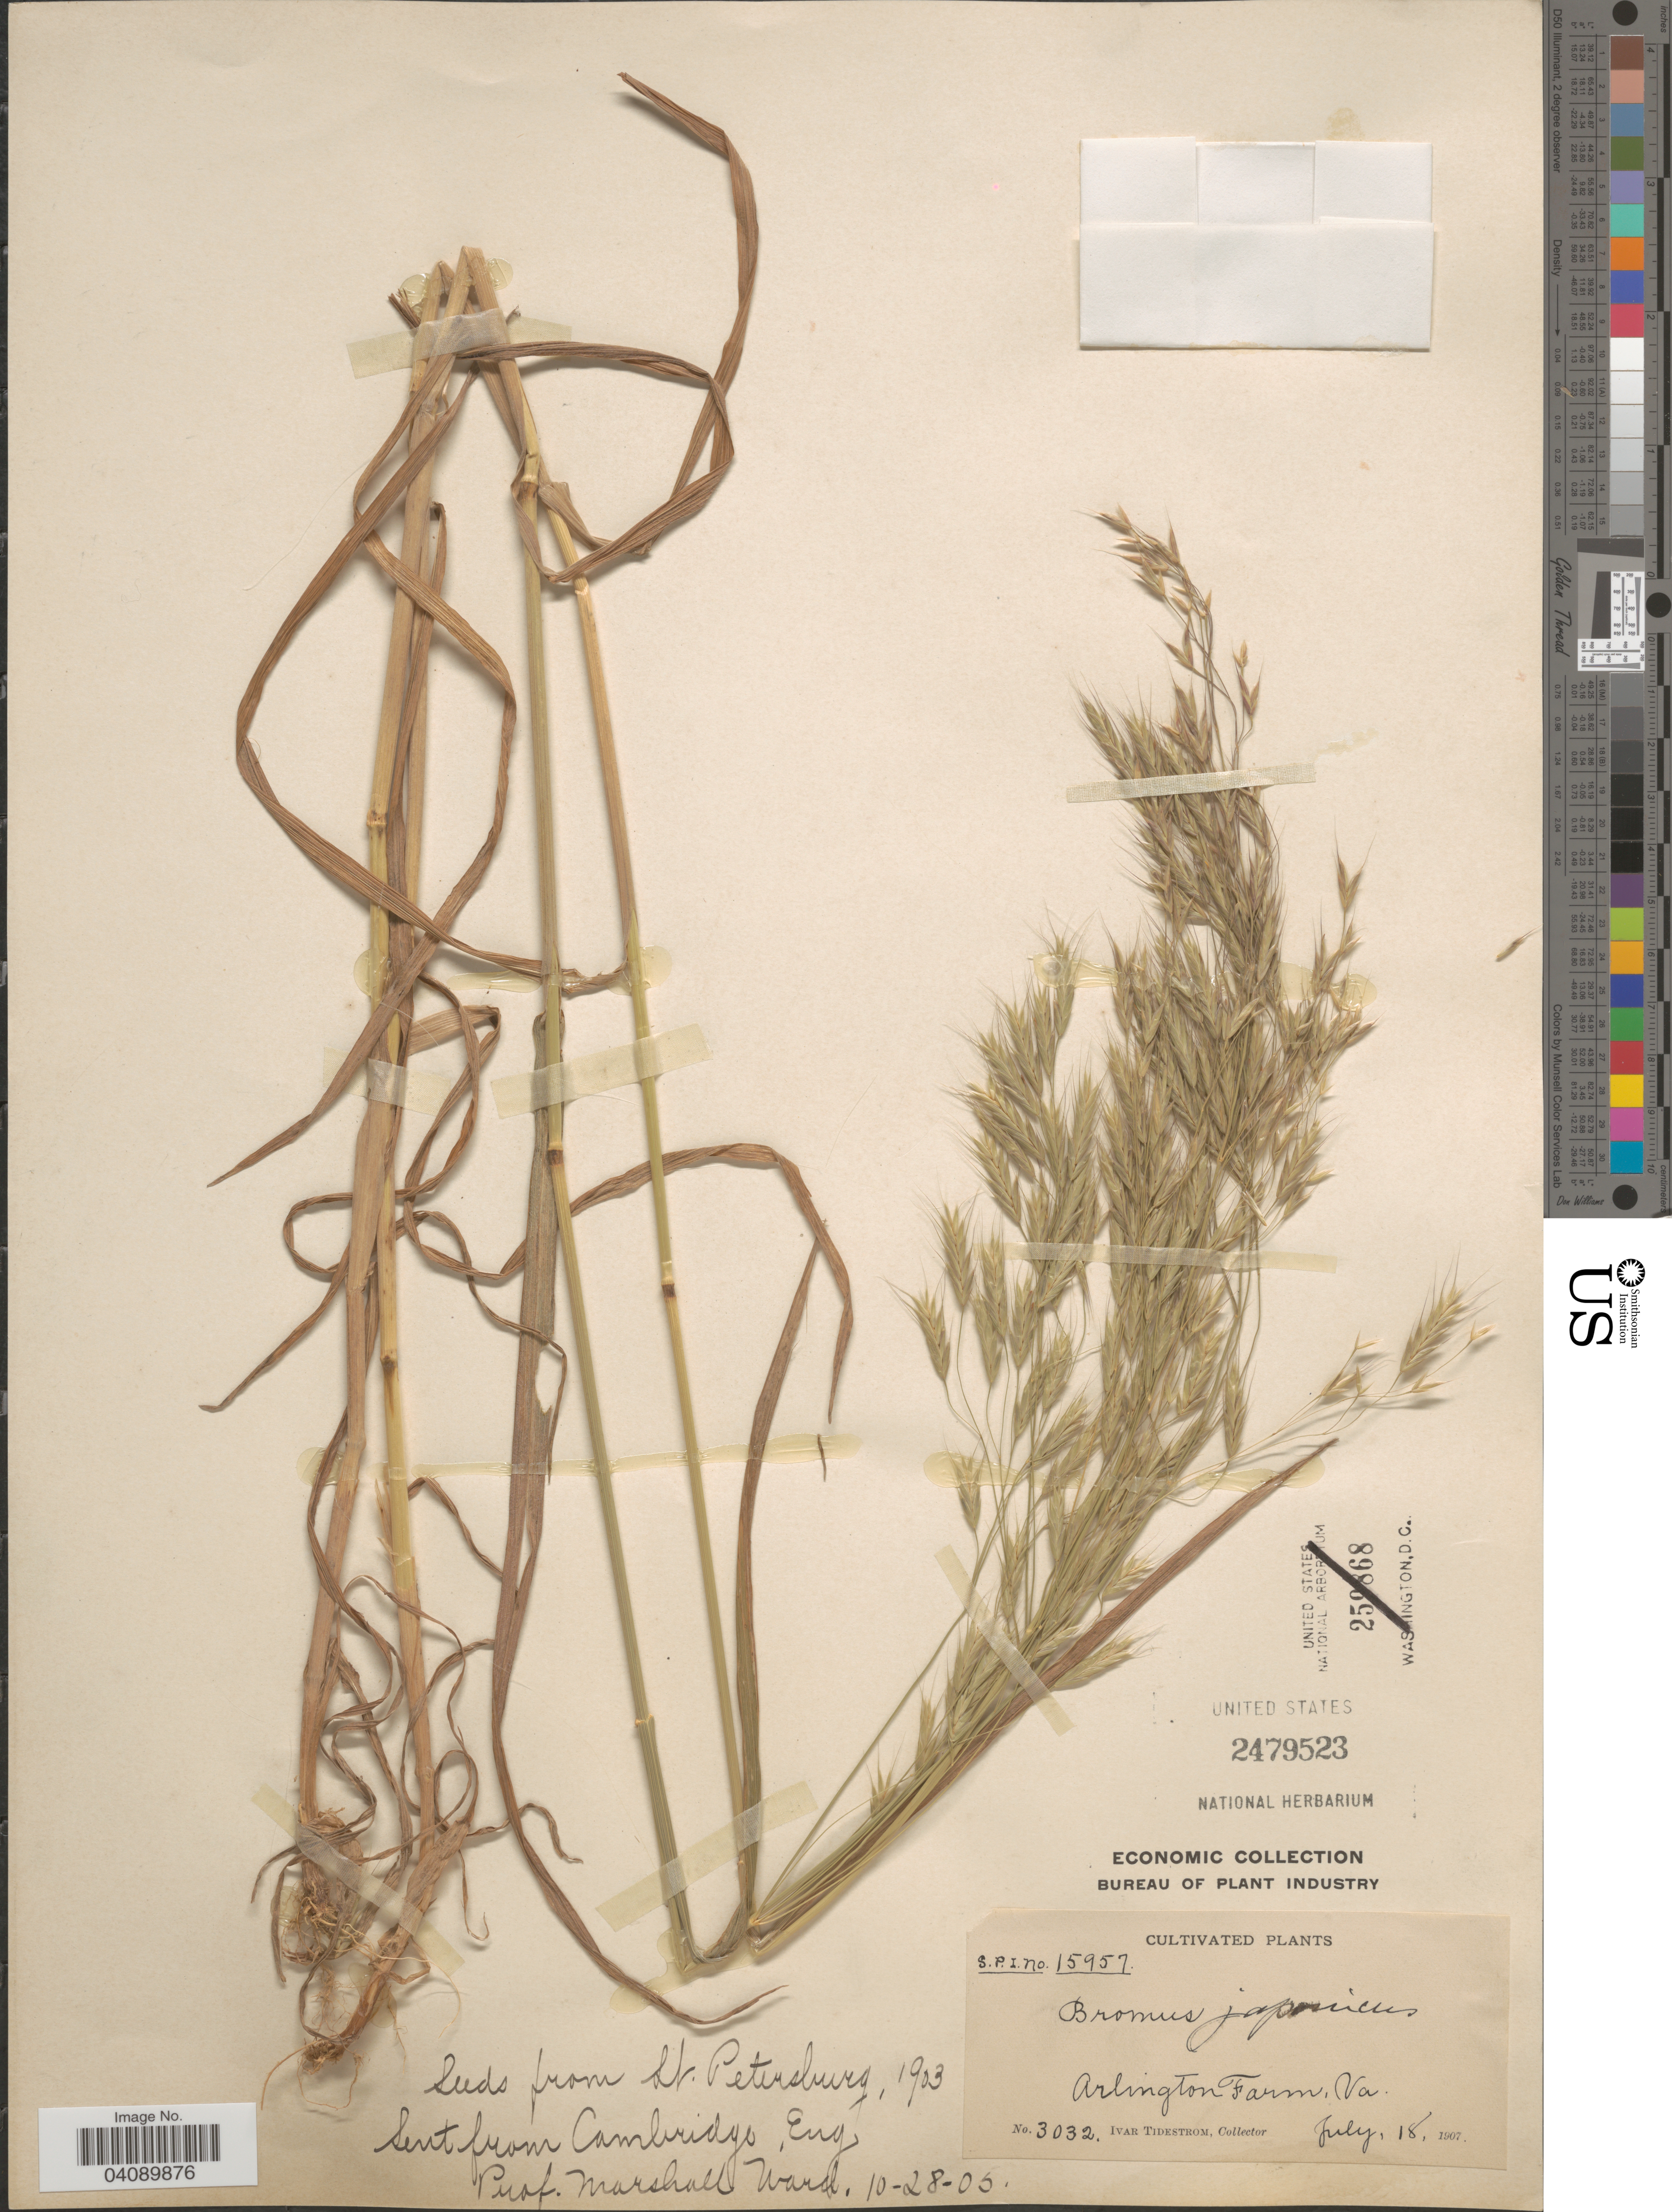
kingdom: Plantae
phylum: Tracheophyta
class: Liliopsida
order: Poales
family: Poaceae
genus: Bromus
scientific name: Bromus japonicus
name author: Houtt.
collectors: I. F. Tidestrom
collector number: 3032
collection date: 1907-07-18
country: United States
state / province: Virginia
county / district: Arlington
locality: Arlington Farm.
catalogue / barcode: US 2479523